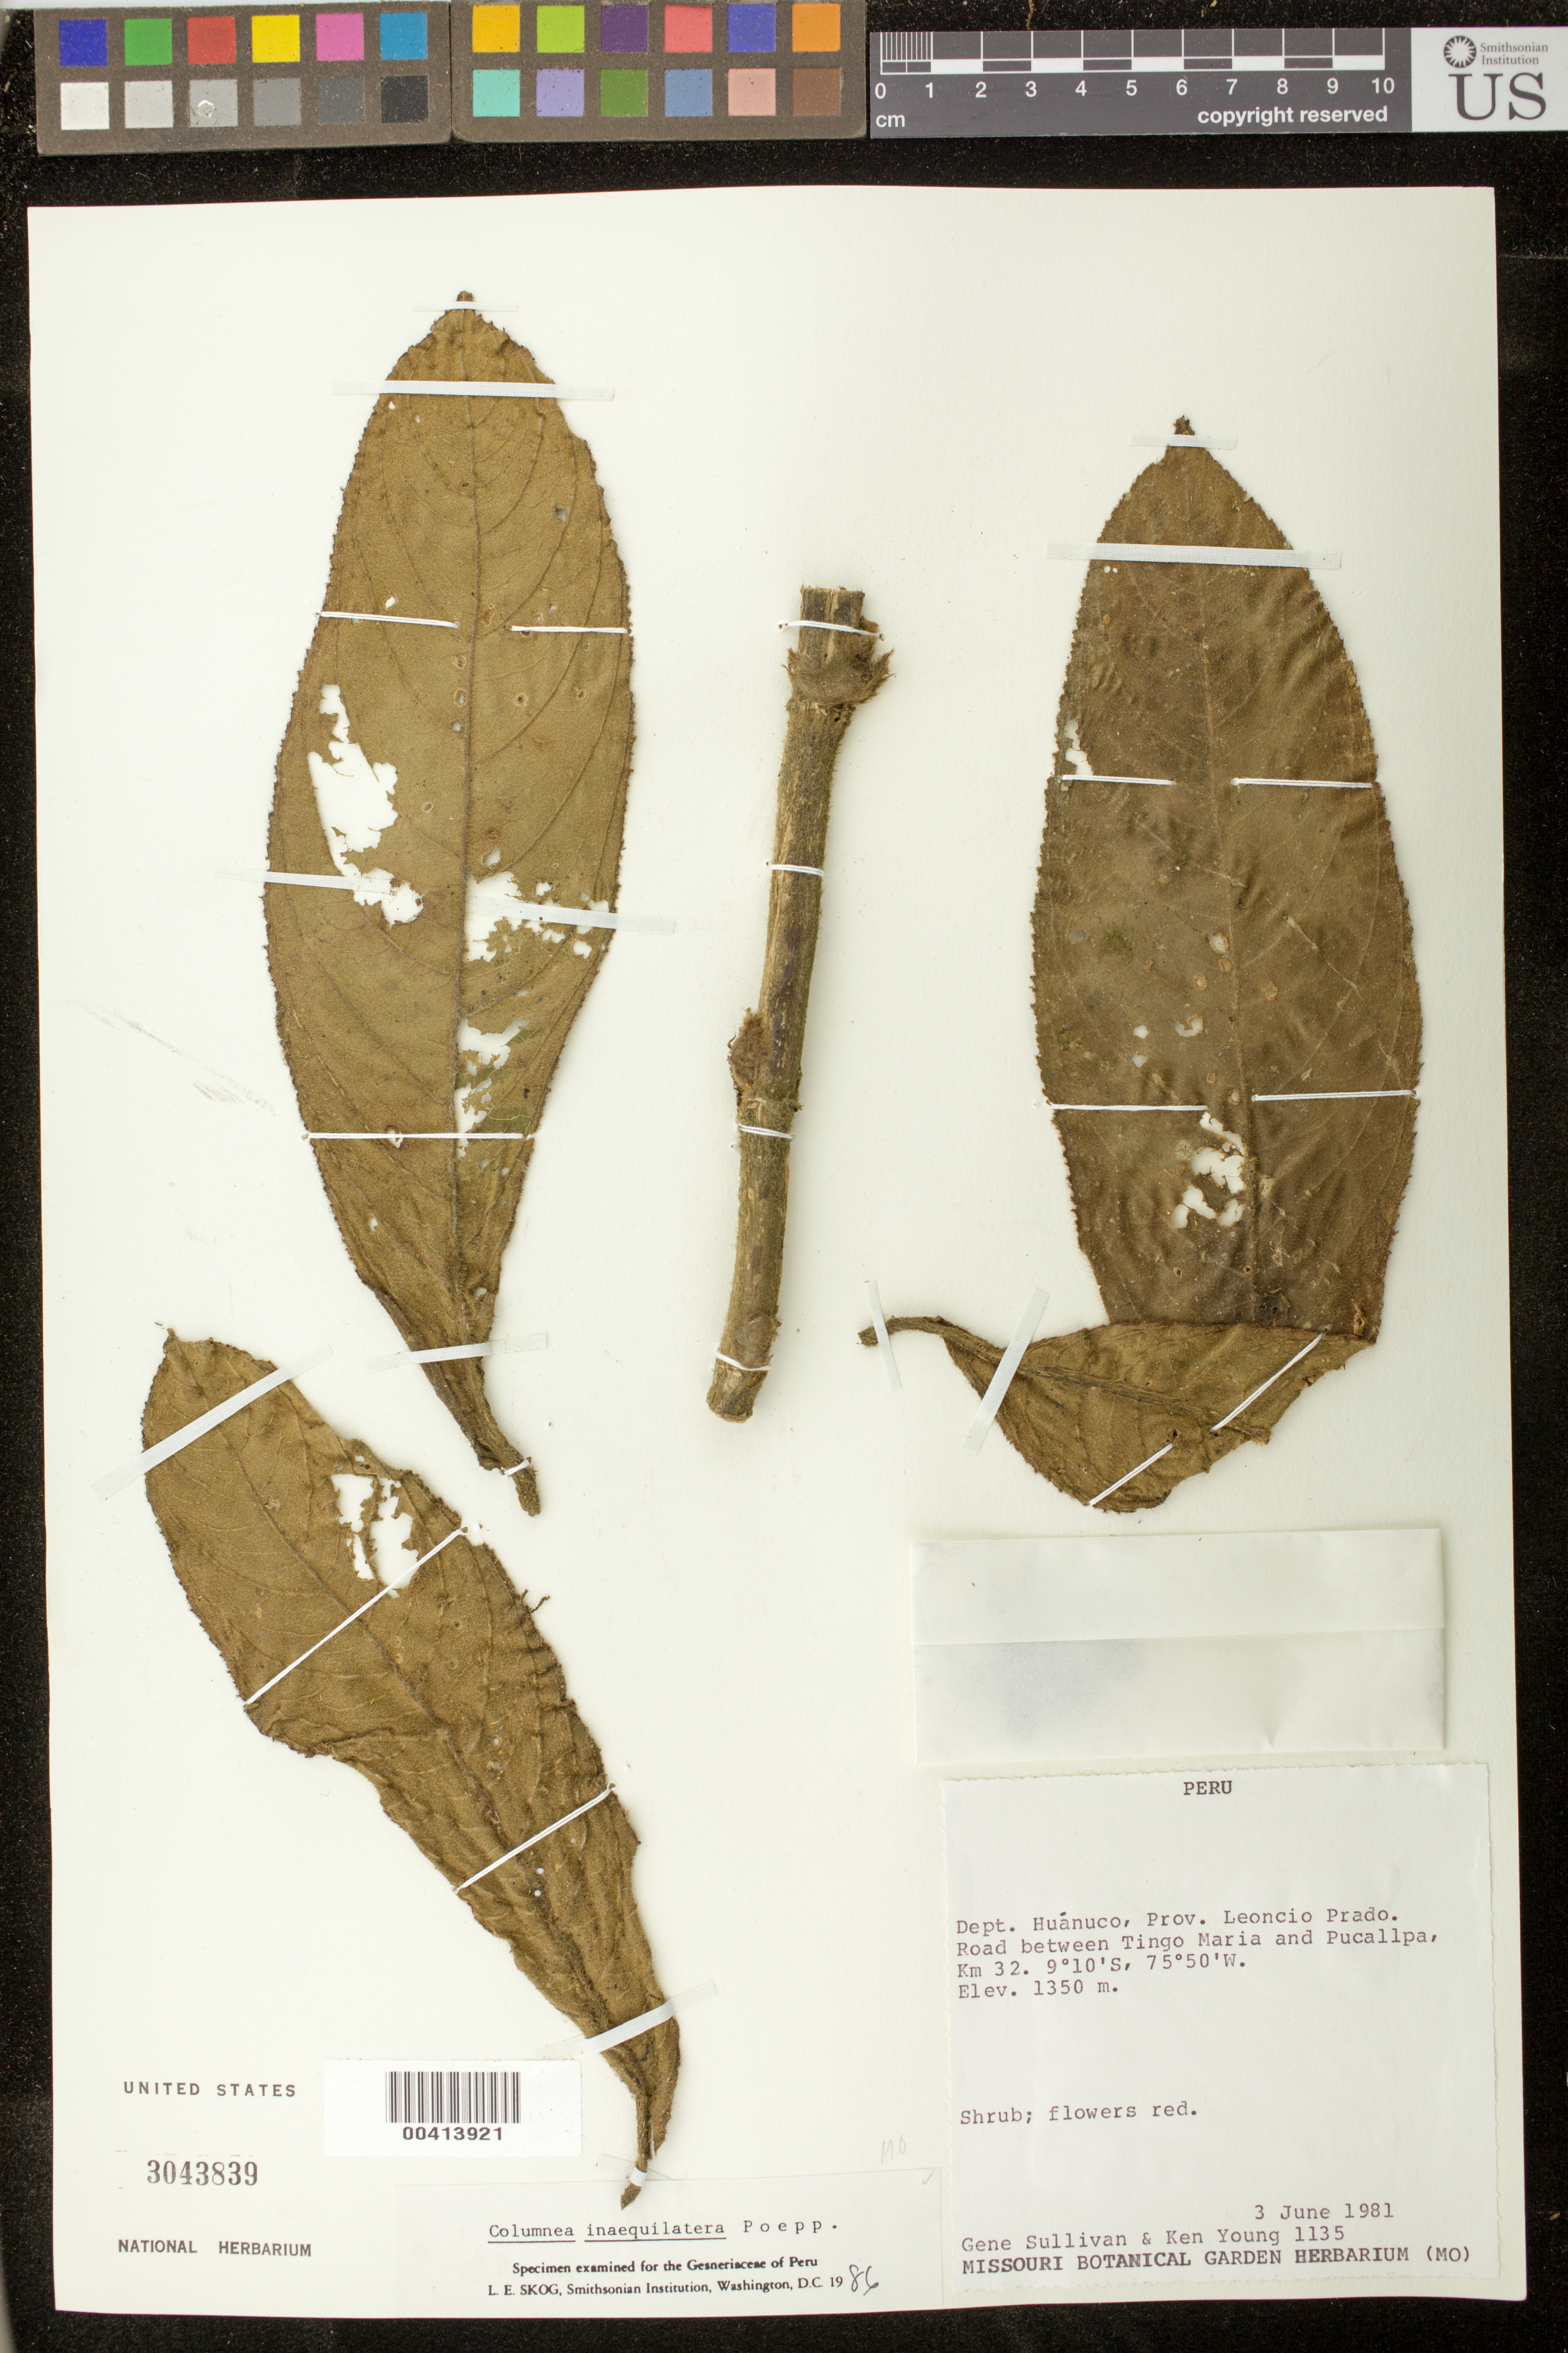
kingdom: Plantae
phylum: Tracheophyta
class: Magnoliopsida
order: Lamiales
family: Gesneriaceae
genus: Columnea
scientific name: Columnea inaequilatera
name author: Poepp.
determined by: Clark, J. L., (SEL), The Marie Selby Botanical Garden (UNITED STATES)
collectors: G. Sullivan & K. Young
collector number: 1135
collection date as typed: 03 Jun 1981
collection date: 1981-06-03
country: Peru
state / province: Huánuco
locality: Prov. Leoncio Prado; Leoncio Prado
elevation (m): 1350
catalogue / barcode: US 3043839